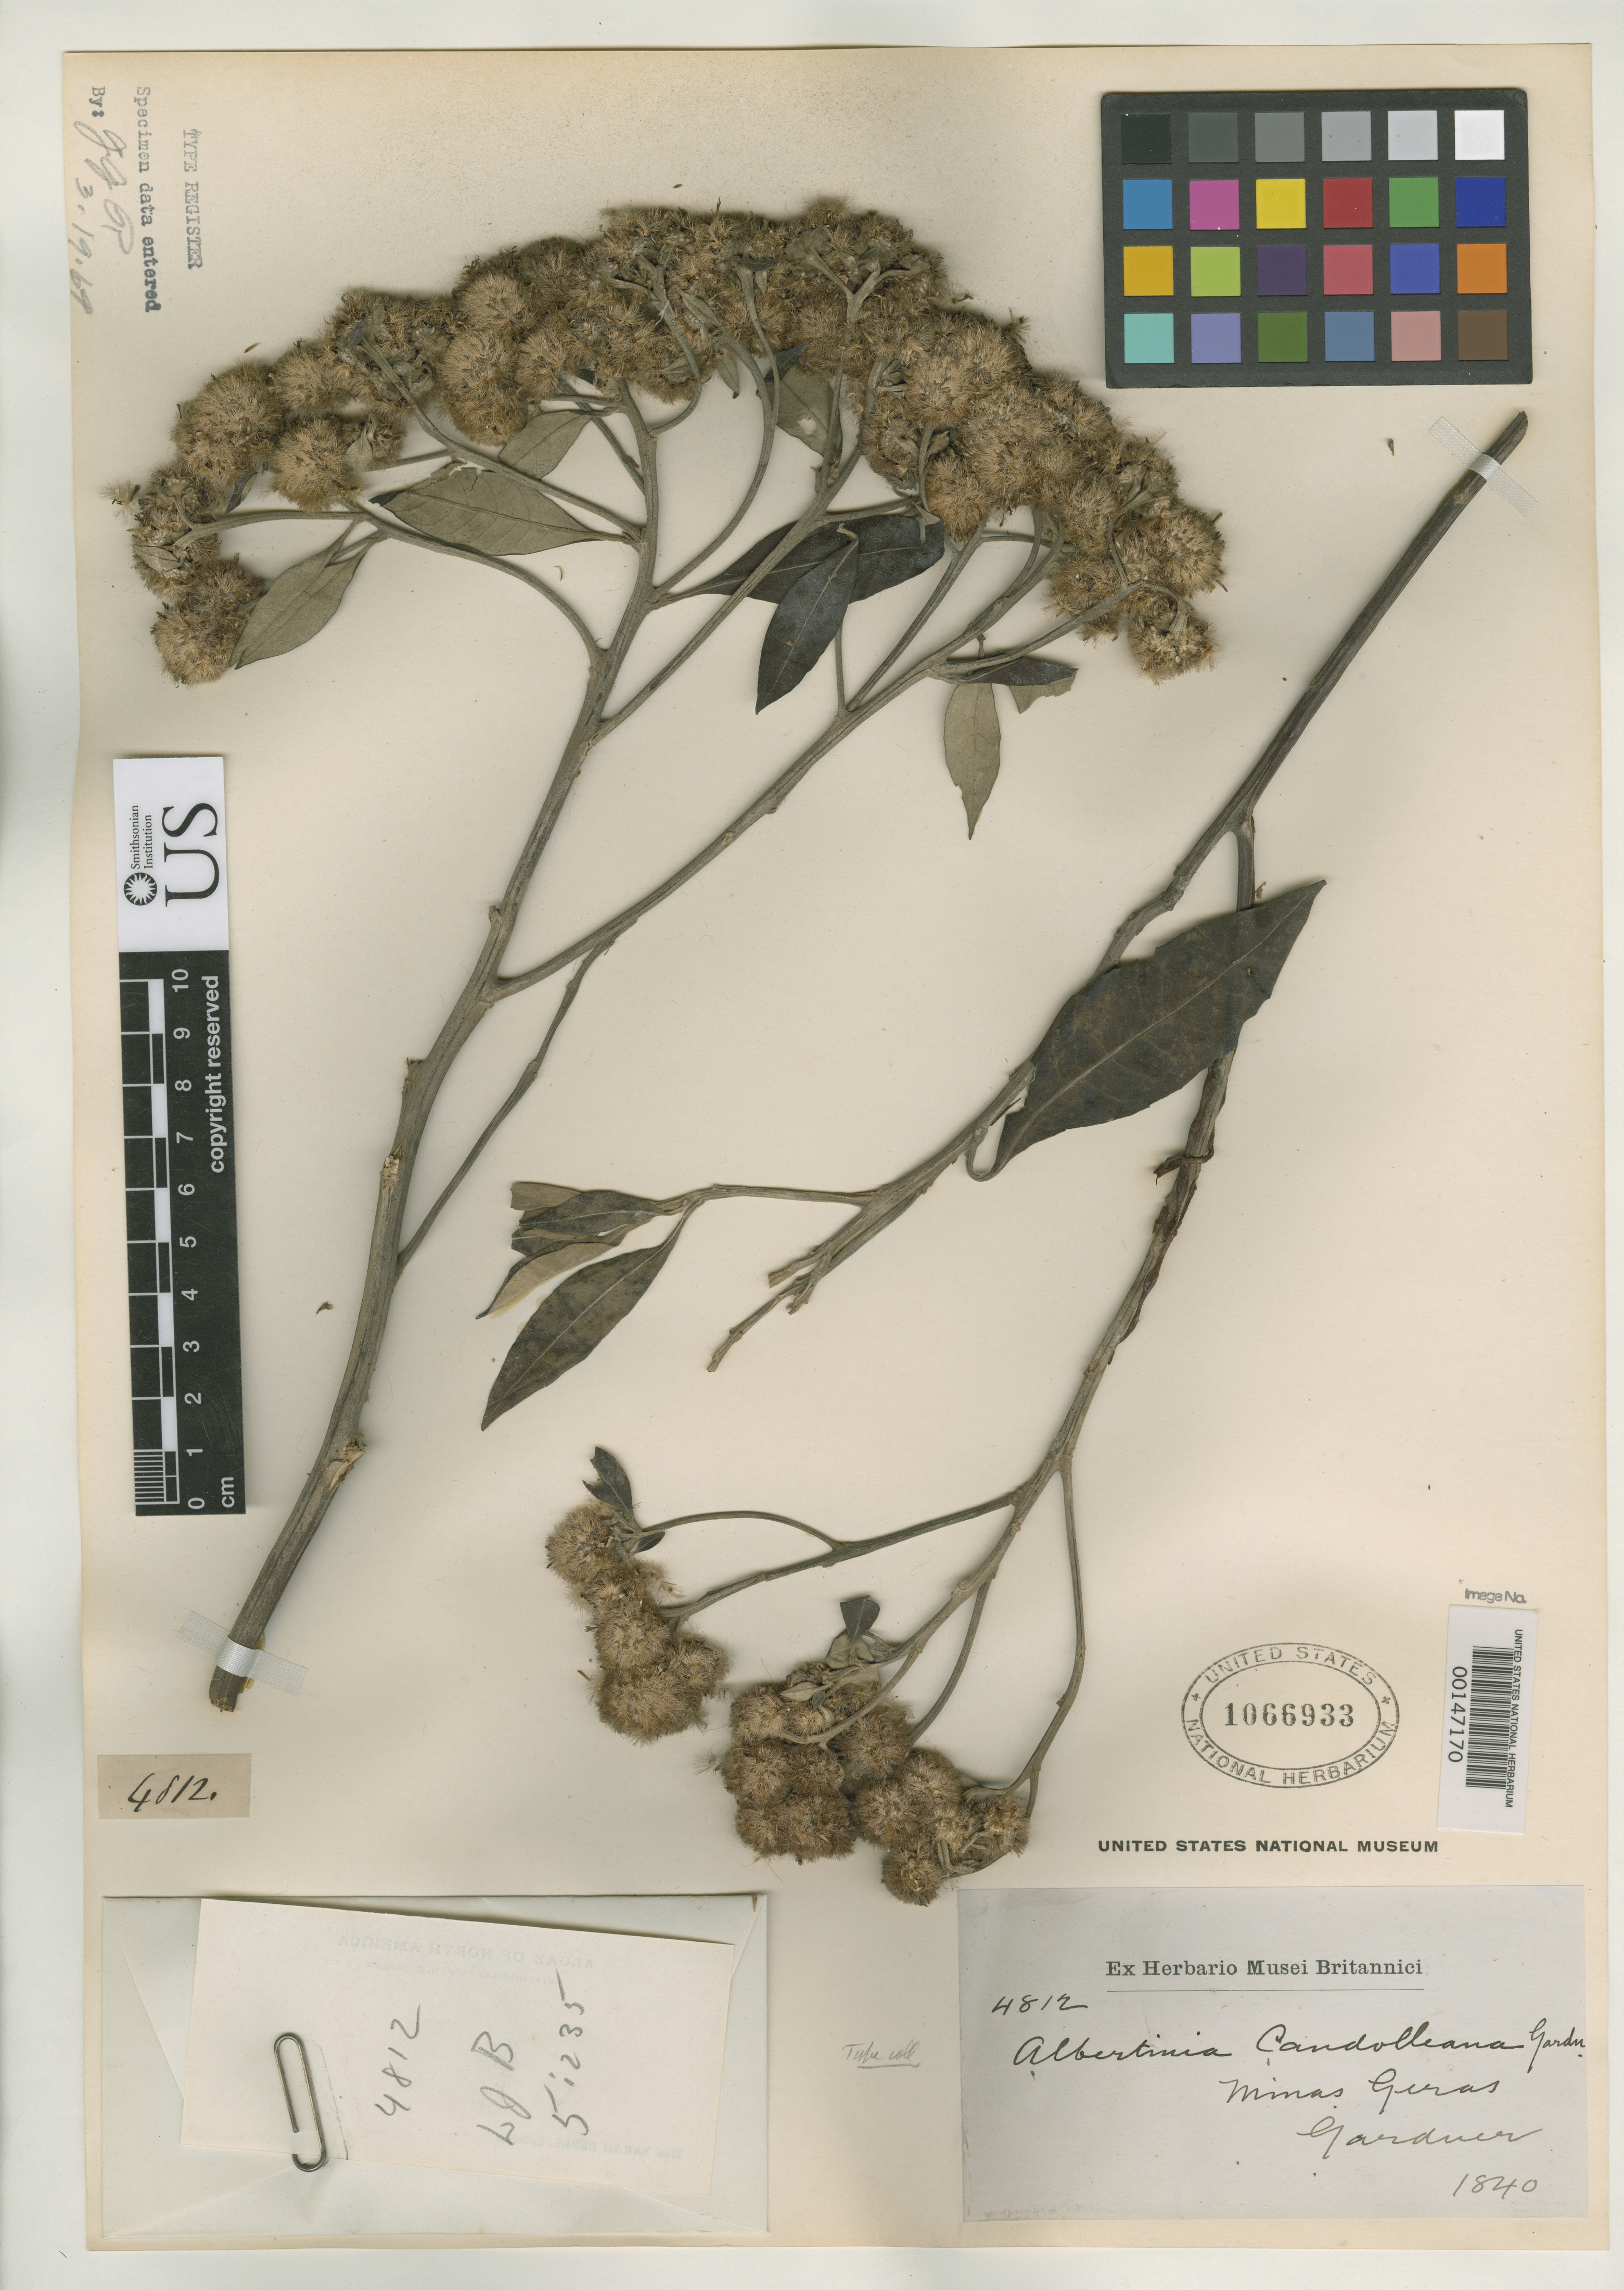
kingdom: Plantae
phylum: Tracheophyta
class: Magnoliopsida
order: Asterales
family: Asteraceae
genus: Albertinia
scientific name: Albertinia candolleana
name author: Gardner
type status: Isotype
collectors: G. Gardner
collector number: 4812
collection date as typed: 1840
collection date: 1840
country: Brazil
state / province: Minas Gerais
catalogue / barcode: US 1066933